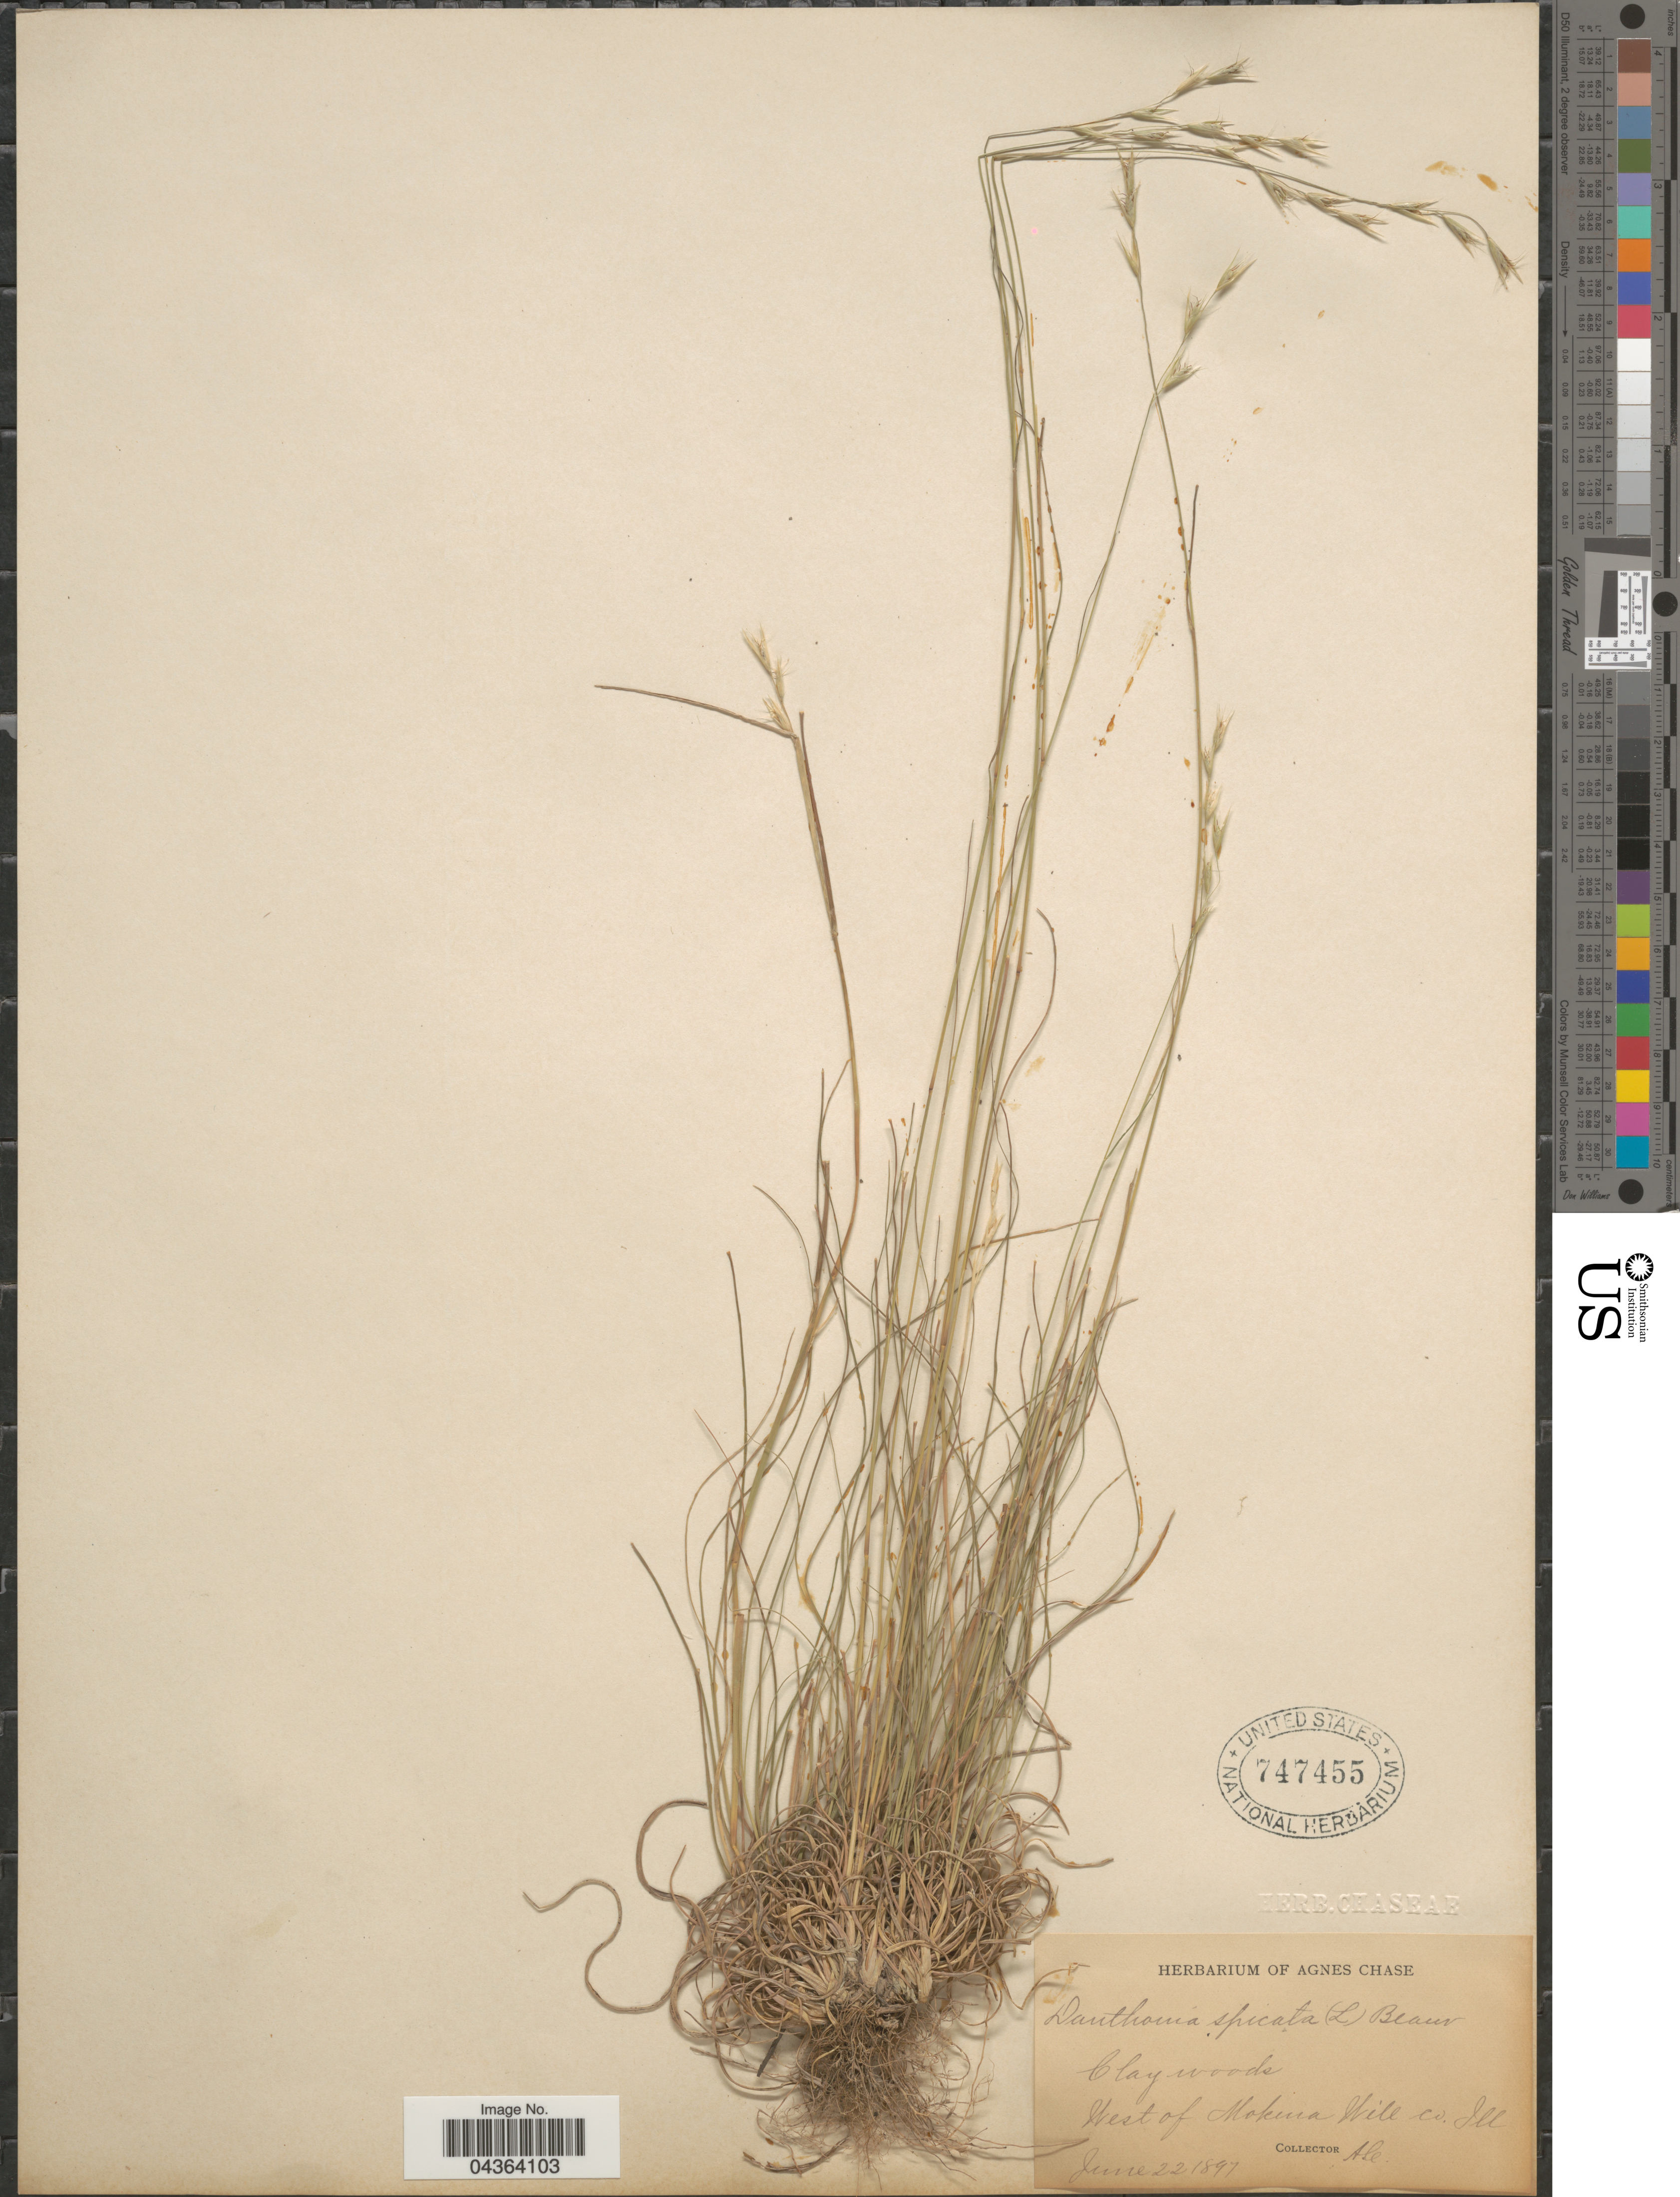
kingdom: Plantae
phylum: Tracheophyta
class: Liliopsida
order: Poales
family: Poaceae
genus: Danthonia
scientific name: Danthonia spicata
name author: (L.) P. Beauv. ex Roem. & Schult.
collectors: A. Chase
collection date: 1897-06-22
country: United States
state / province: Illinois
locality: Clay woods. West of Mokina Will Co.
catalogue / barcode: US 747455